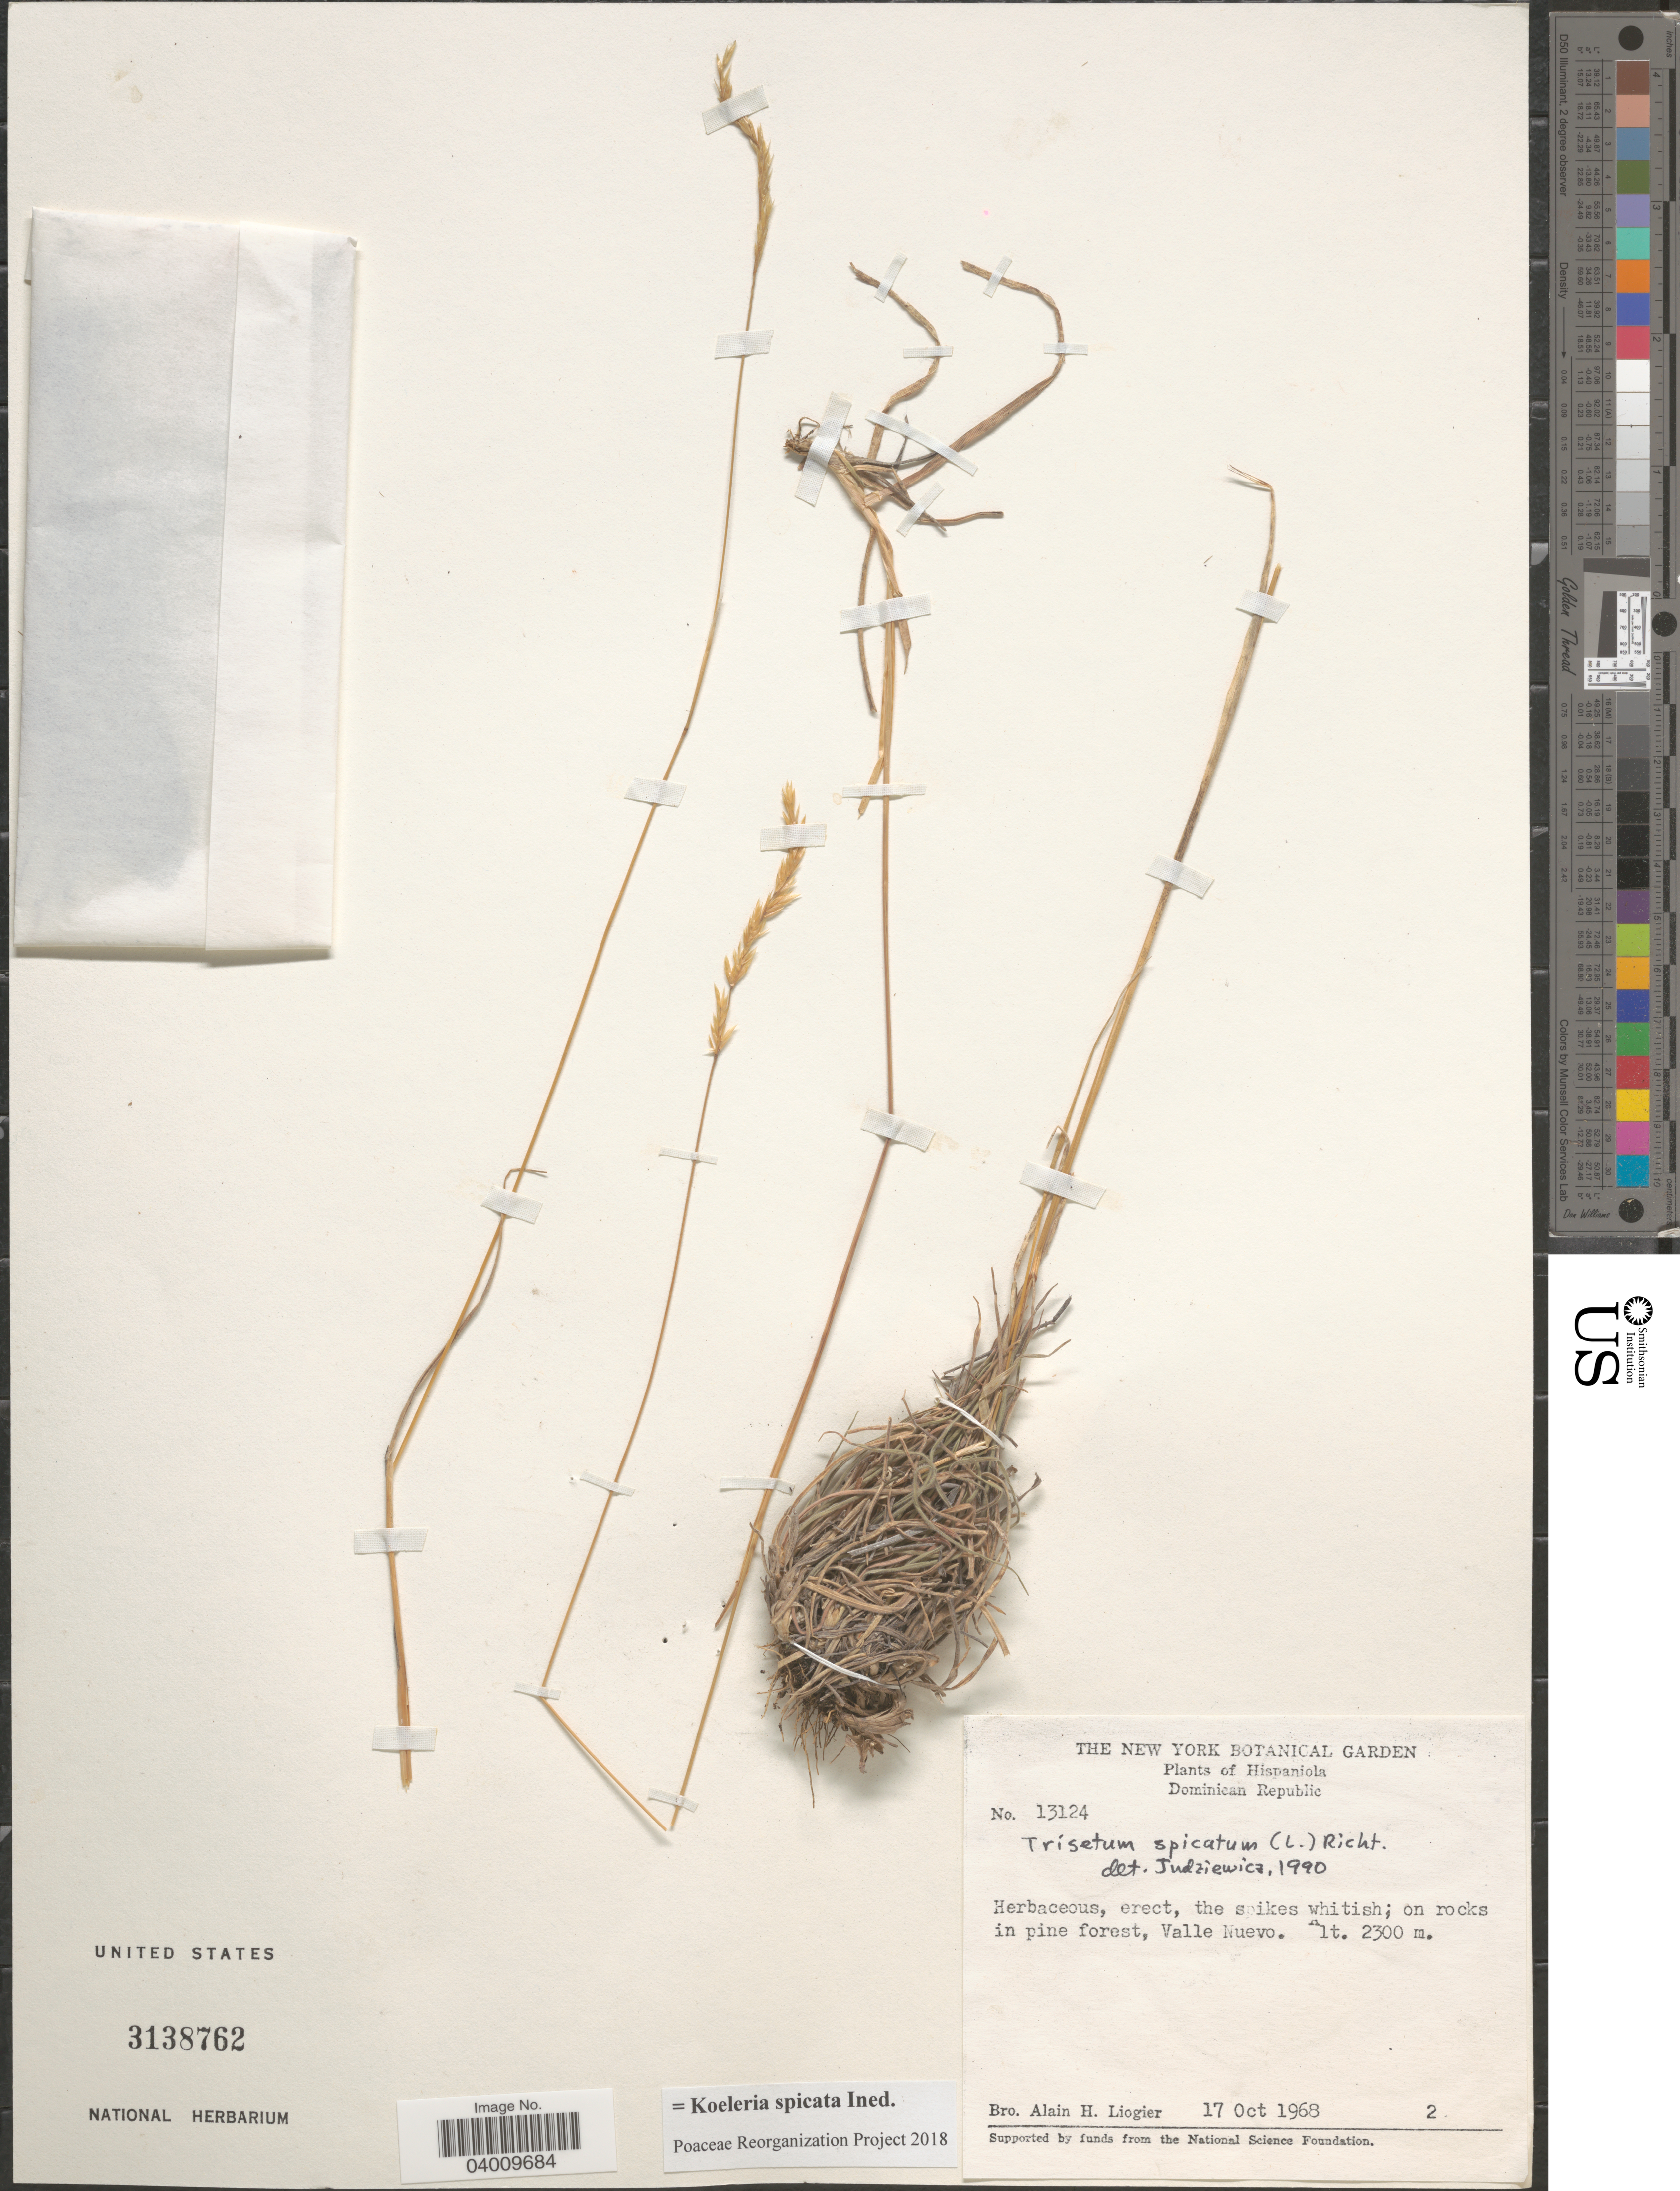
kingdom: Plantae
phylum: Tracheophyta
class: Liliopsida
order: Poales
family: Poaceae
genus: Koeleria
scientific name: Koeleria spicata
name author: (L.) Barberá et al.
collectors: A. H. Liogier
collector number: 13124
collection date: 1968-10-17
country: Dominican Republic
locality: Hispaniola. Valle Nuevo.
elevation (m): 2300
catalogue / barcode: US 3138762